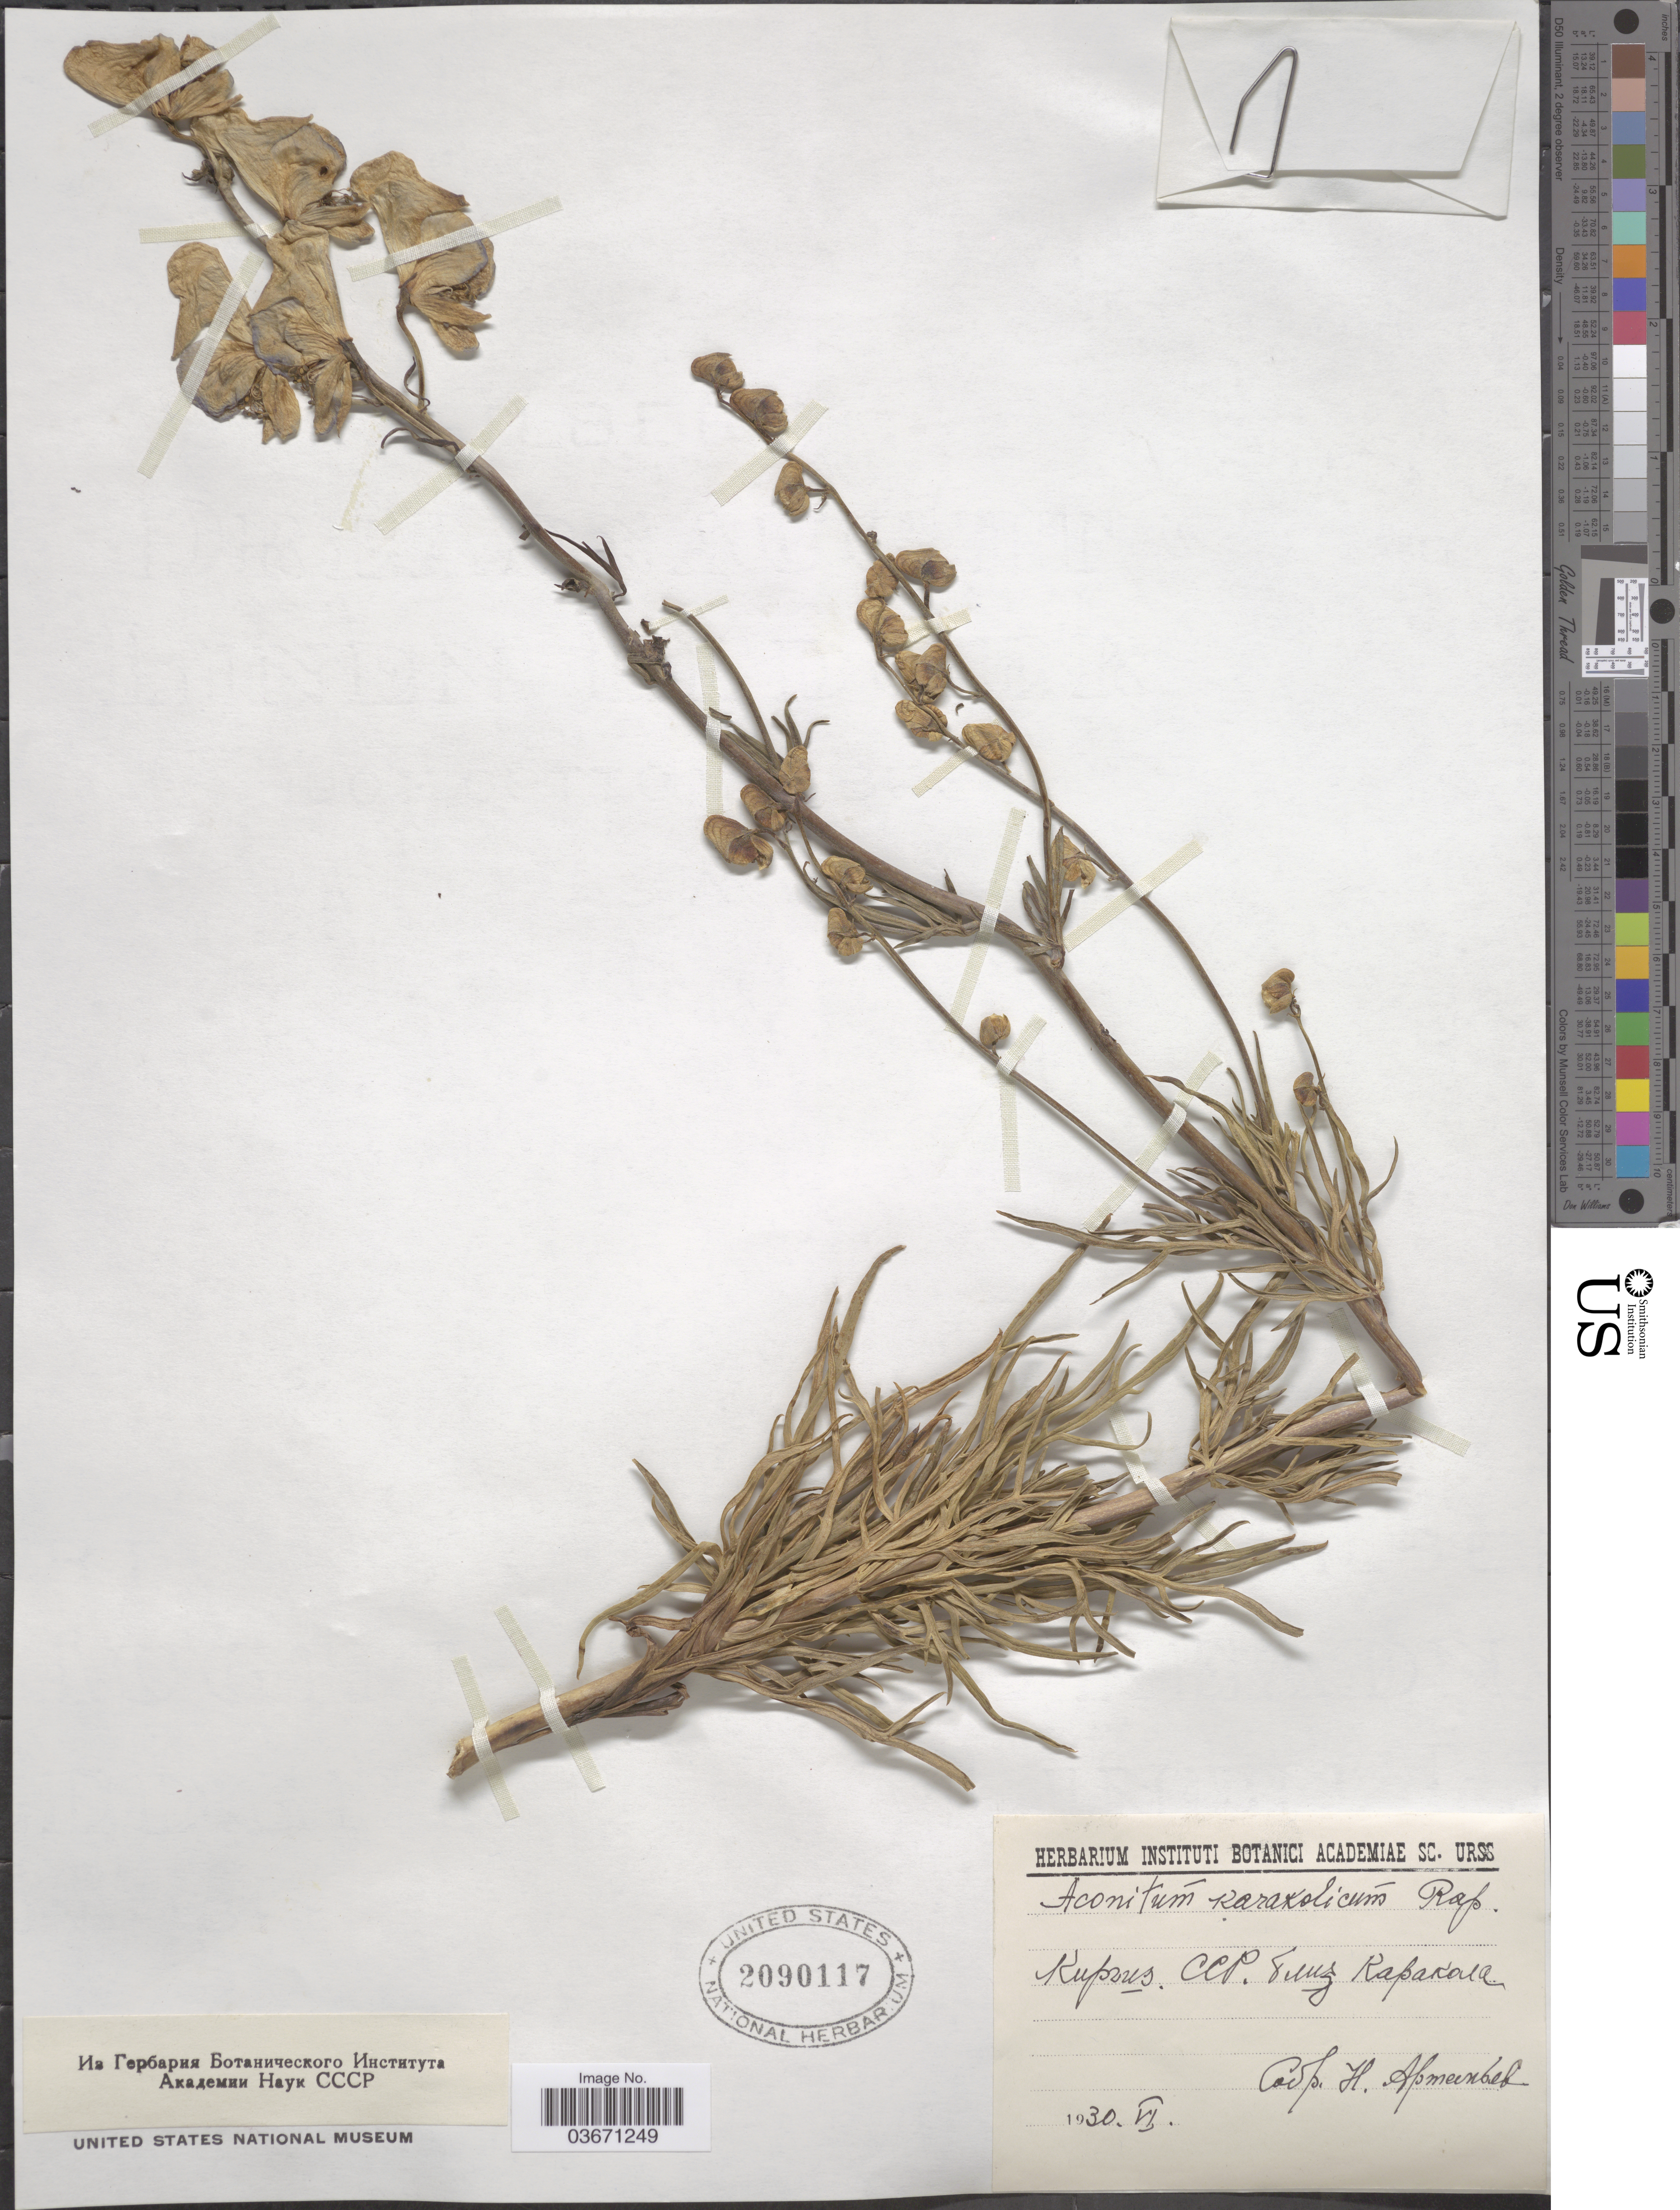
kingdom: Plantae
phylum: Tracheophyta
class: Magnoliopsida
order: Ranunculales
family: Ranunculaceae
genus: Aconitum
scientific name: Aconitum karakolicum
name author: Rapaics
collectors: N. Artemev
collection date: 1930-06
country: Kyrgyzstan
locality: Near Karakol.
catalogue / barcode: US 2090117